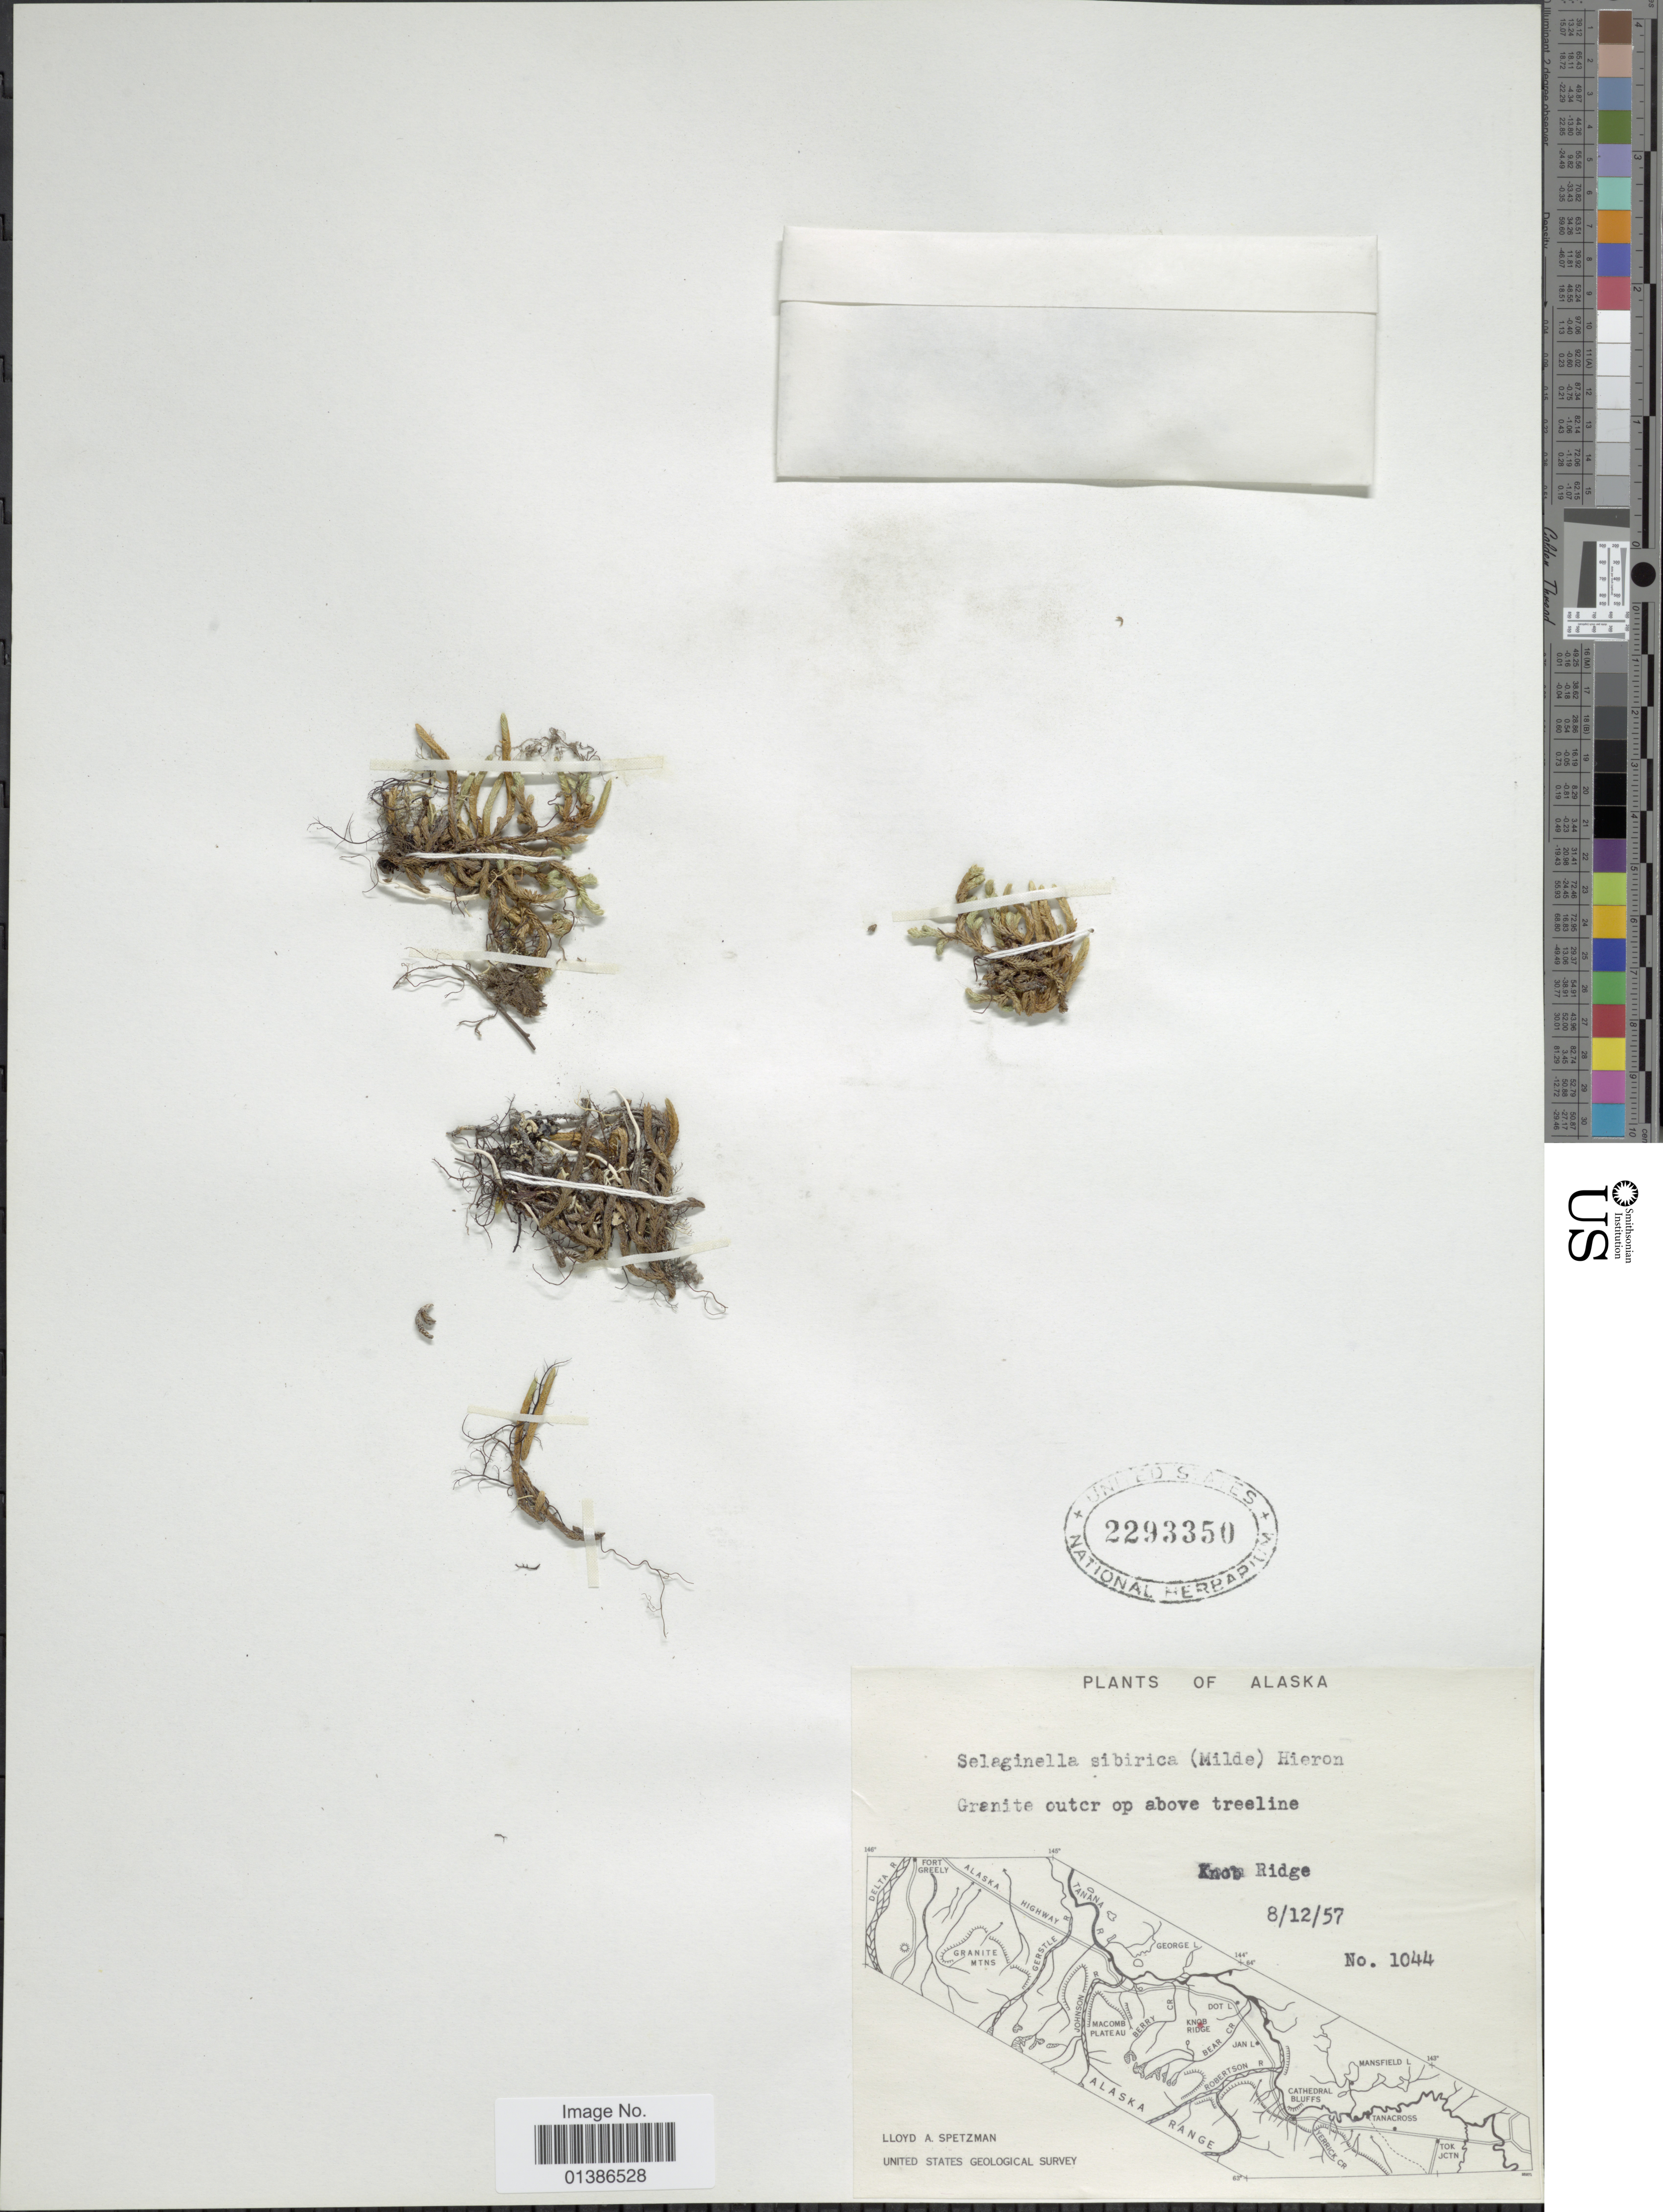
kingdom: Plantae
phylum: Tracheophyta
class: Lycopodiopsida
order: Selaginellales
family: Selaginellaceae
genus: Selaginella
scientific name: Selaginella sibirica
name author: (Milde) Hieron.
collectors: L. Spetzman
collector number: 1044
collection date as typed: Transcribed d/m/y: 12/8/57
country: United States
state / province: Alaska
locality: Knob Ridge.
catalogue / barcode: US 2293350